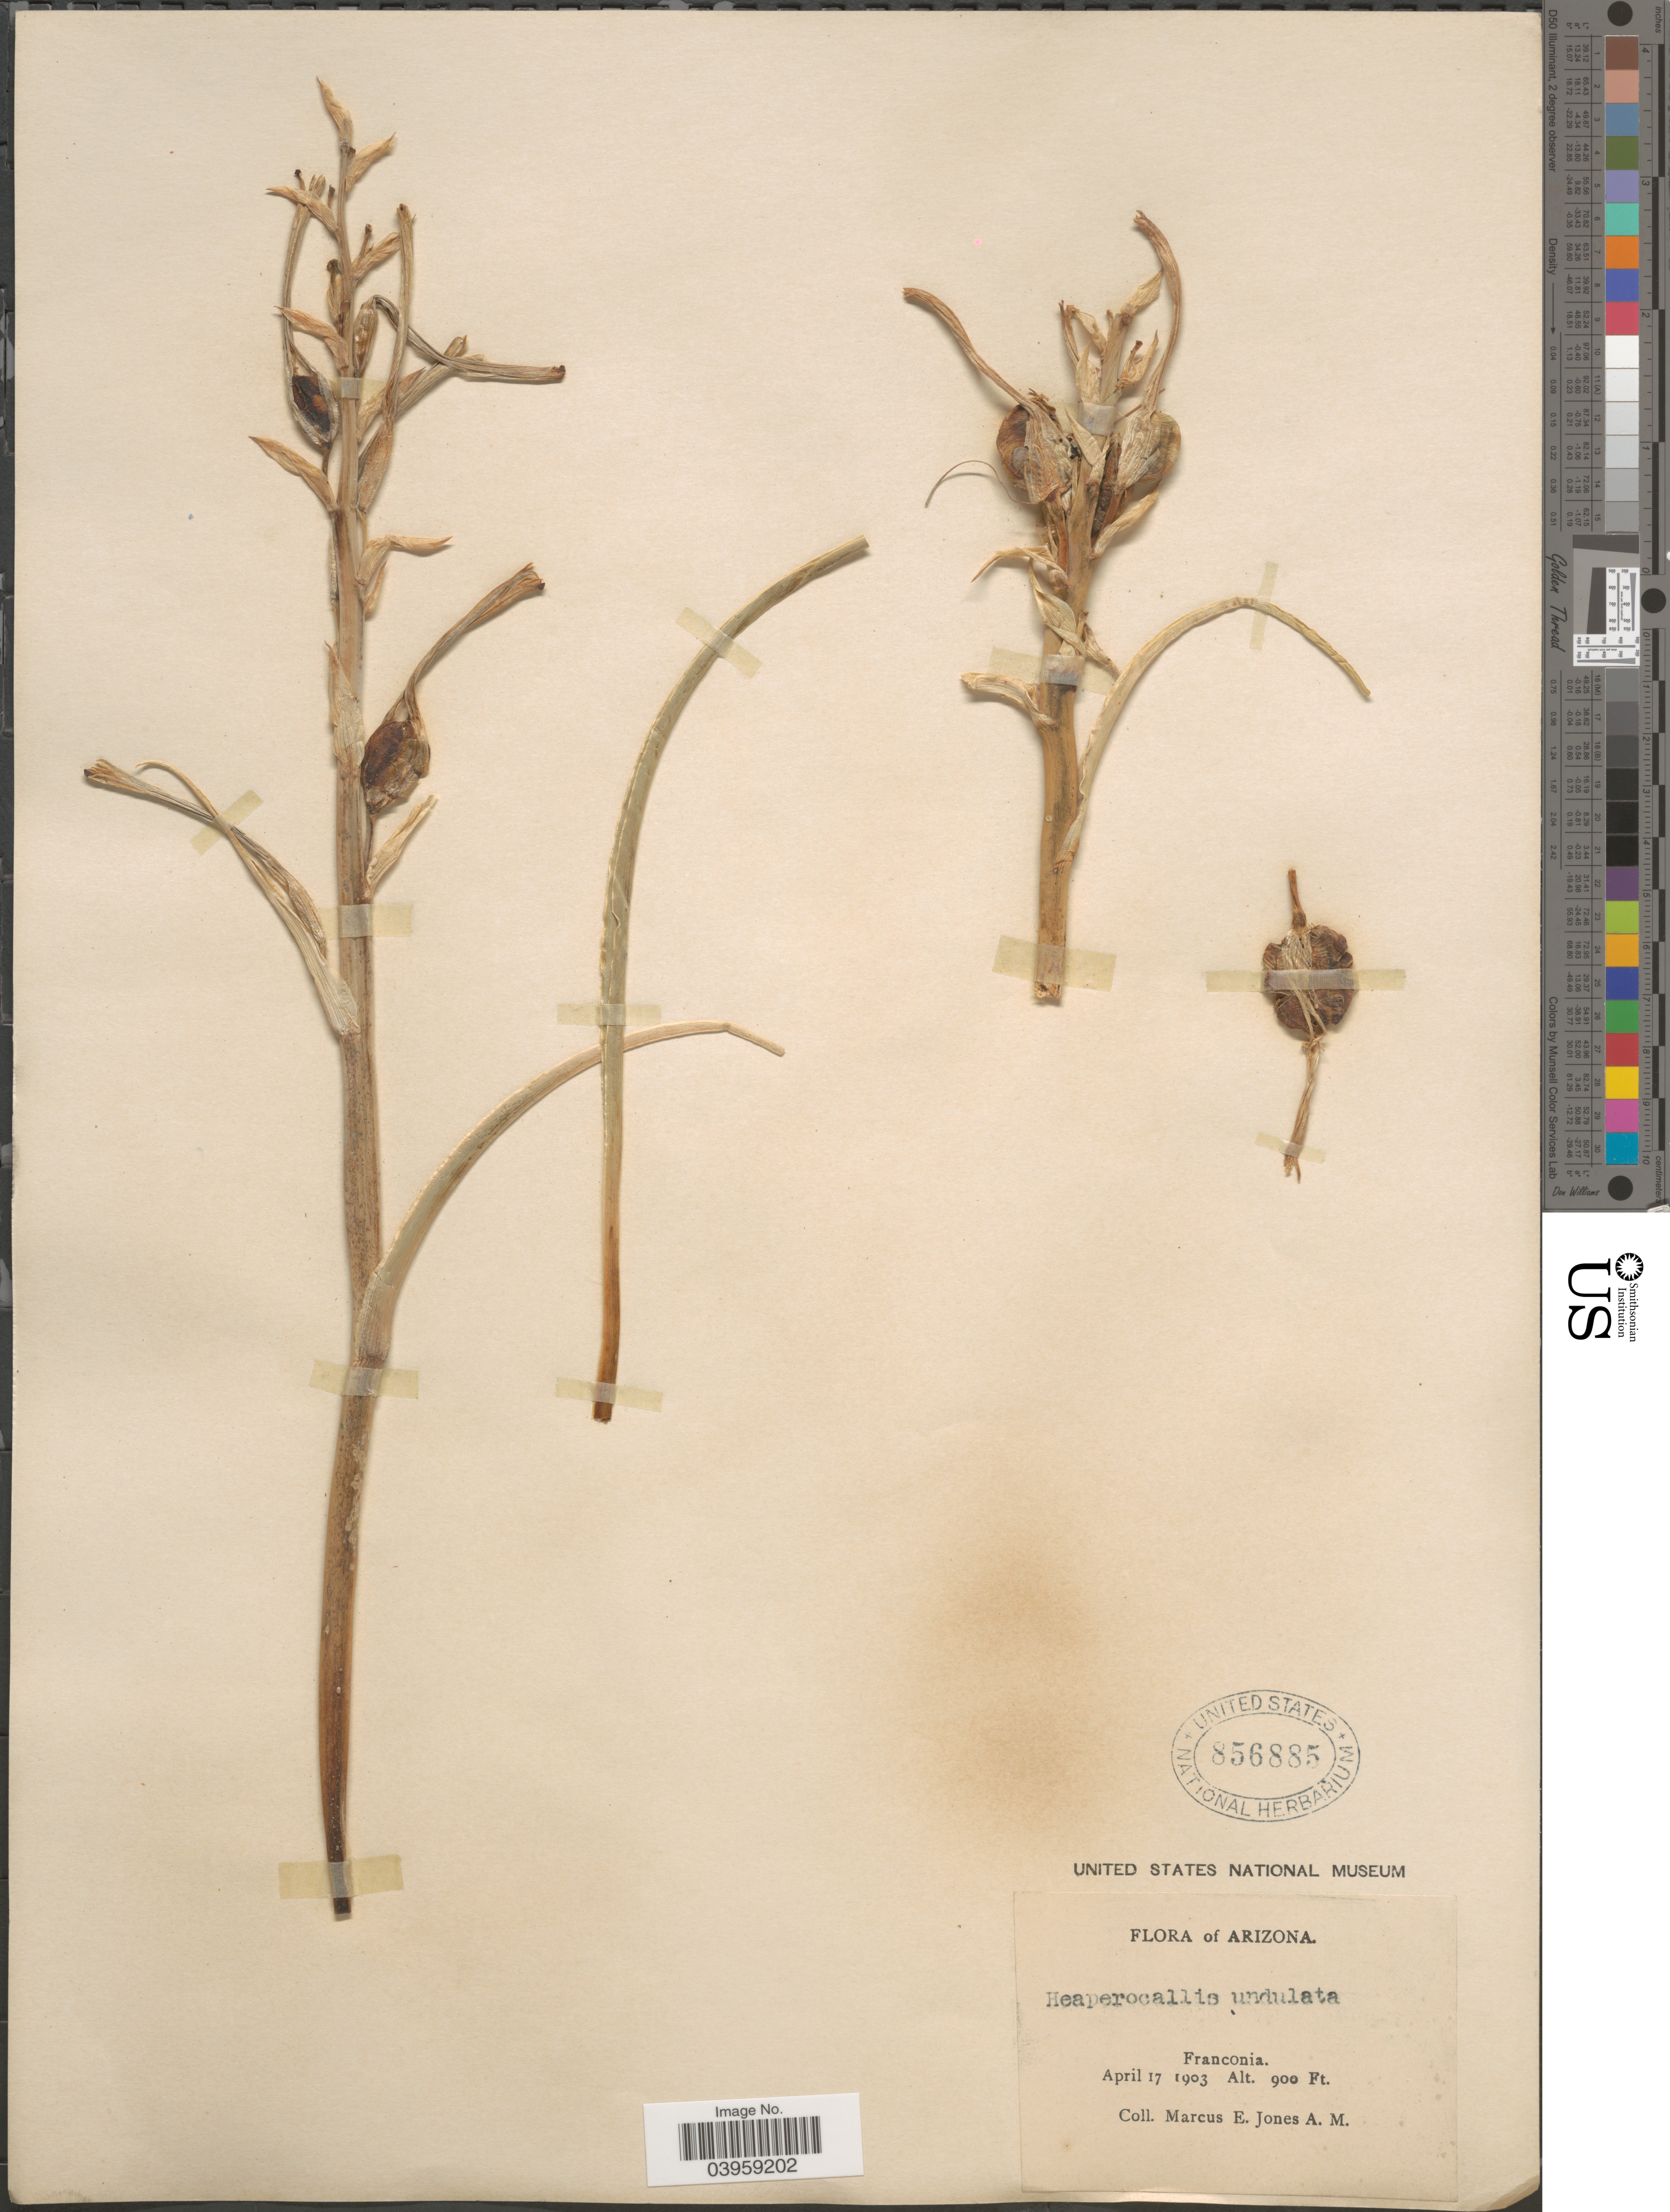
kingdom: Plantae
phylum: Tracheophyta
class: Liliopsida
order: Asparagales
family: Asparagaceae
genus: Hesperocallis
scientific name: Hesperocallis undulata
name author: A. Gray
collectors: M. E. Jones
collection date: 1903-04-17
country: United States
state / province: Arizona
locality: Franconia.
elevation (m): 274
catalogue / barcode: US 856885